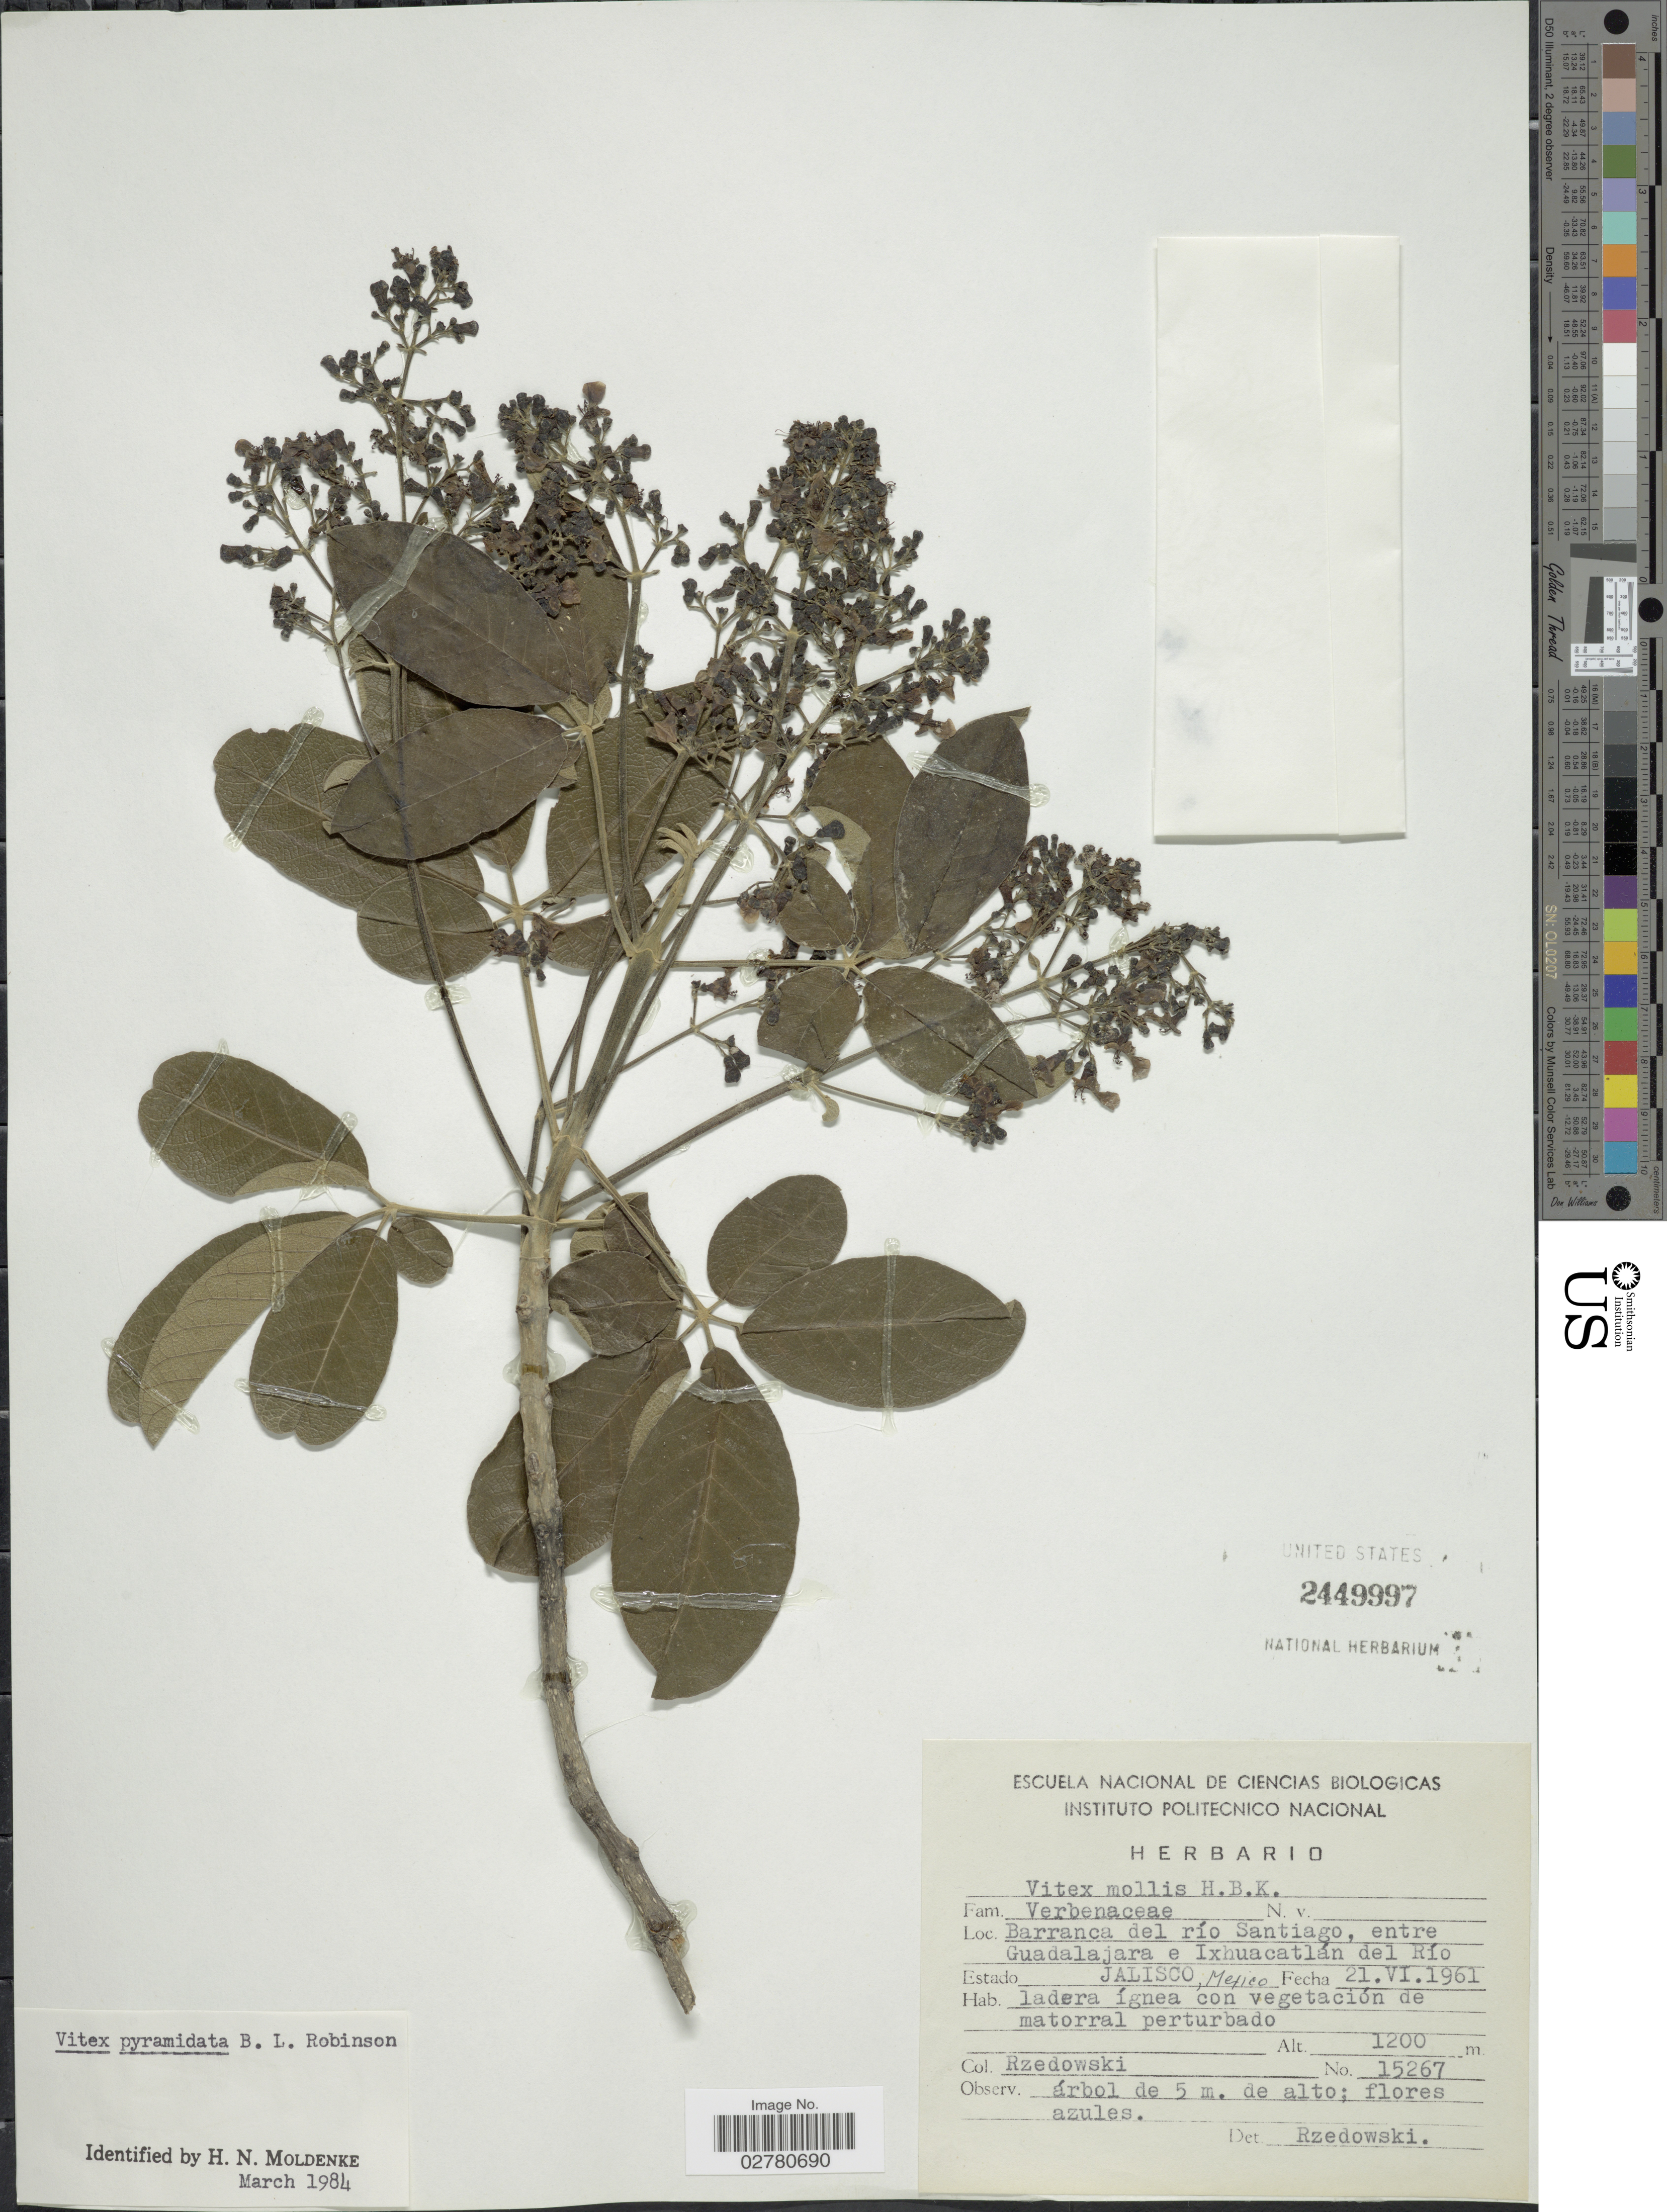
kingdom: Plantae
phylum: Tracheophyta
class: Magnoliopsida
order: Lamiales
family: Lamiaceae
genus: Vitex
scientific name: Vitex pyramidata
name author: B.L. Rob.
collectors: Rzedowski, --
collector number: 15267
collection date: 1961-06-21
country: Mexico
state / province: Jalisco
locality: Barranca del río Santiago, entre Guadalajara e Ixhuacatán del Río.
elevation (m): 1200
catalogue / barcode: US 2449997